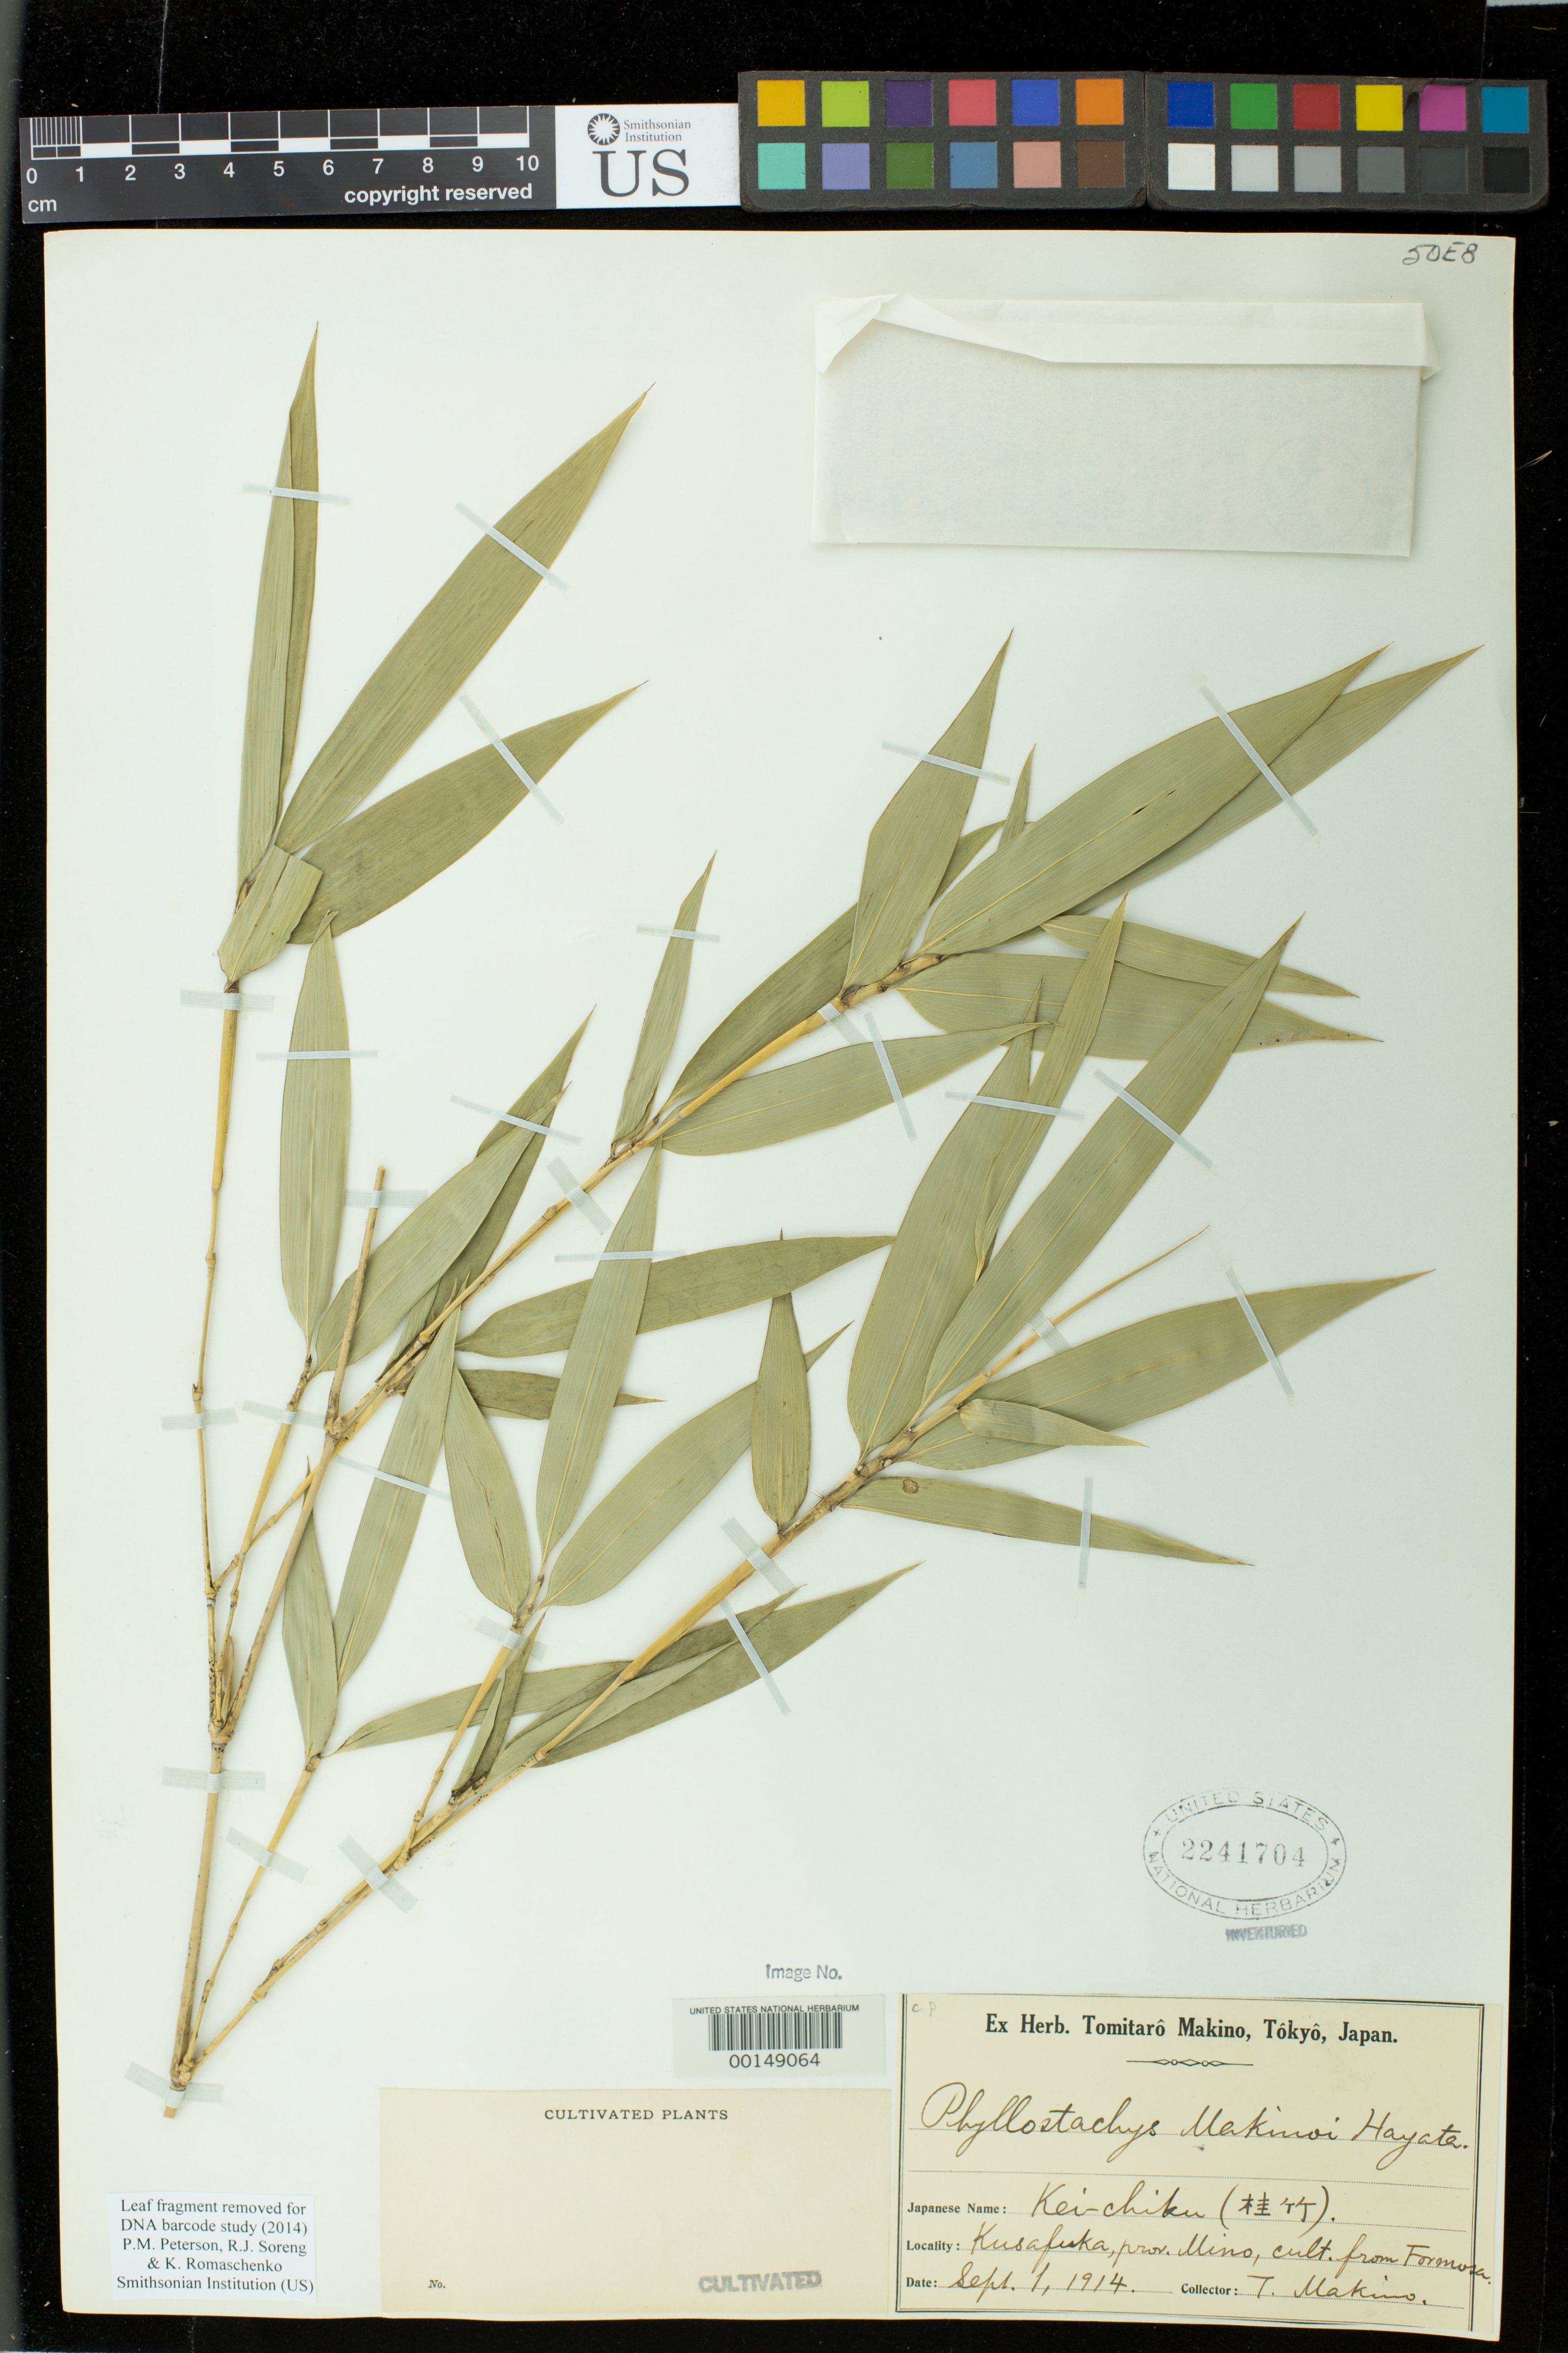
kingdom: Plantae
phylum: Tracheophyta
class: Liliopsida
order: Poales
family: Poaceae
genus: Phyllostachys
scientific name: Phyllostachys makinoi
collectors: T. Makino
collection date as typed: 01 Sep 1914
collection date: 1914-09-01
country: Japan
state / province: Tokyo, Federal City of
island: Honshu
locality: Kusafuka, mino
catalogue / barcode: US 2241704